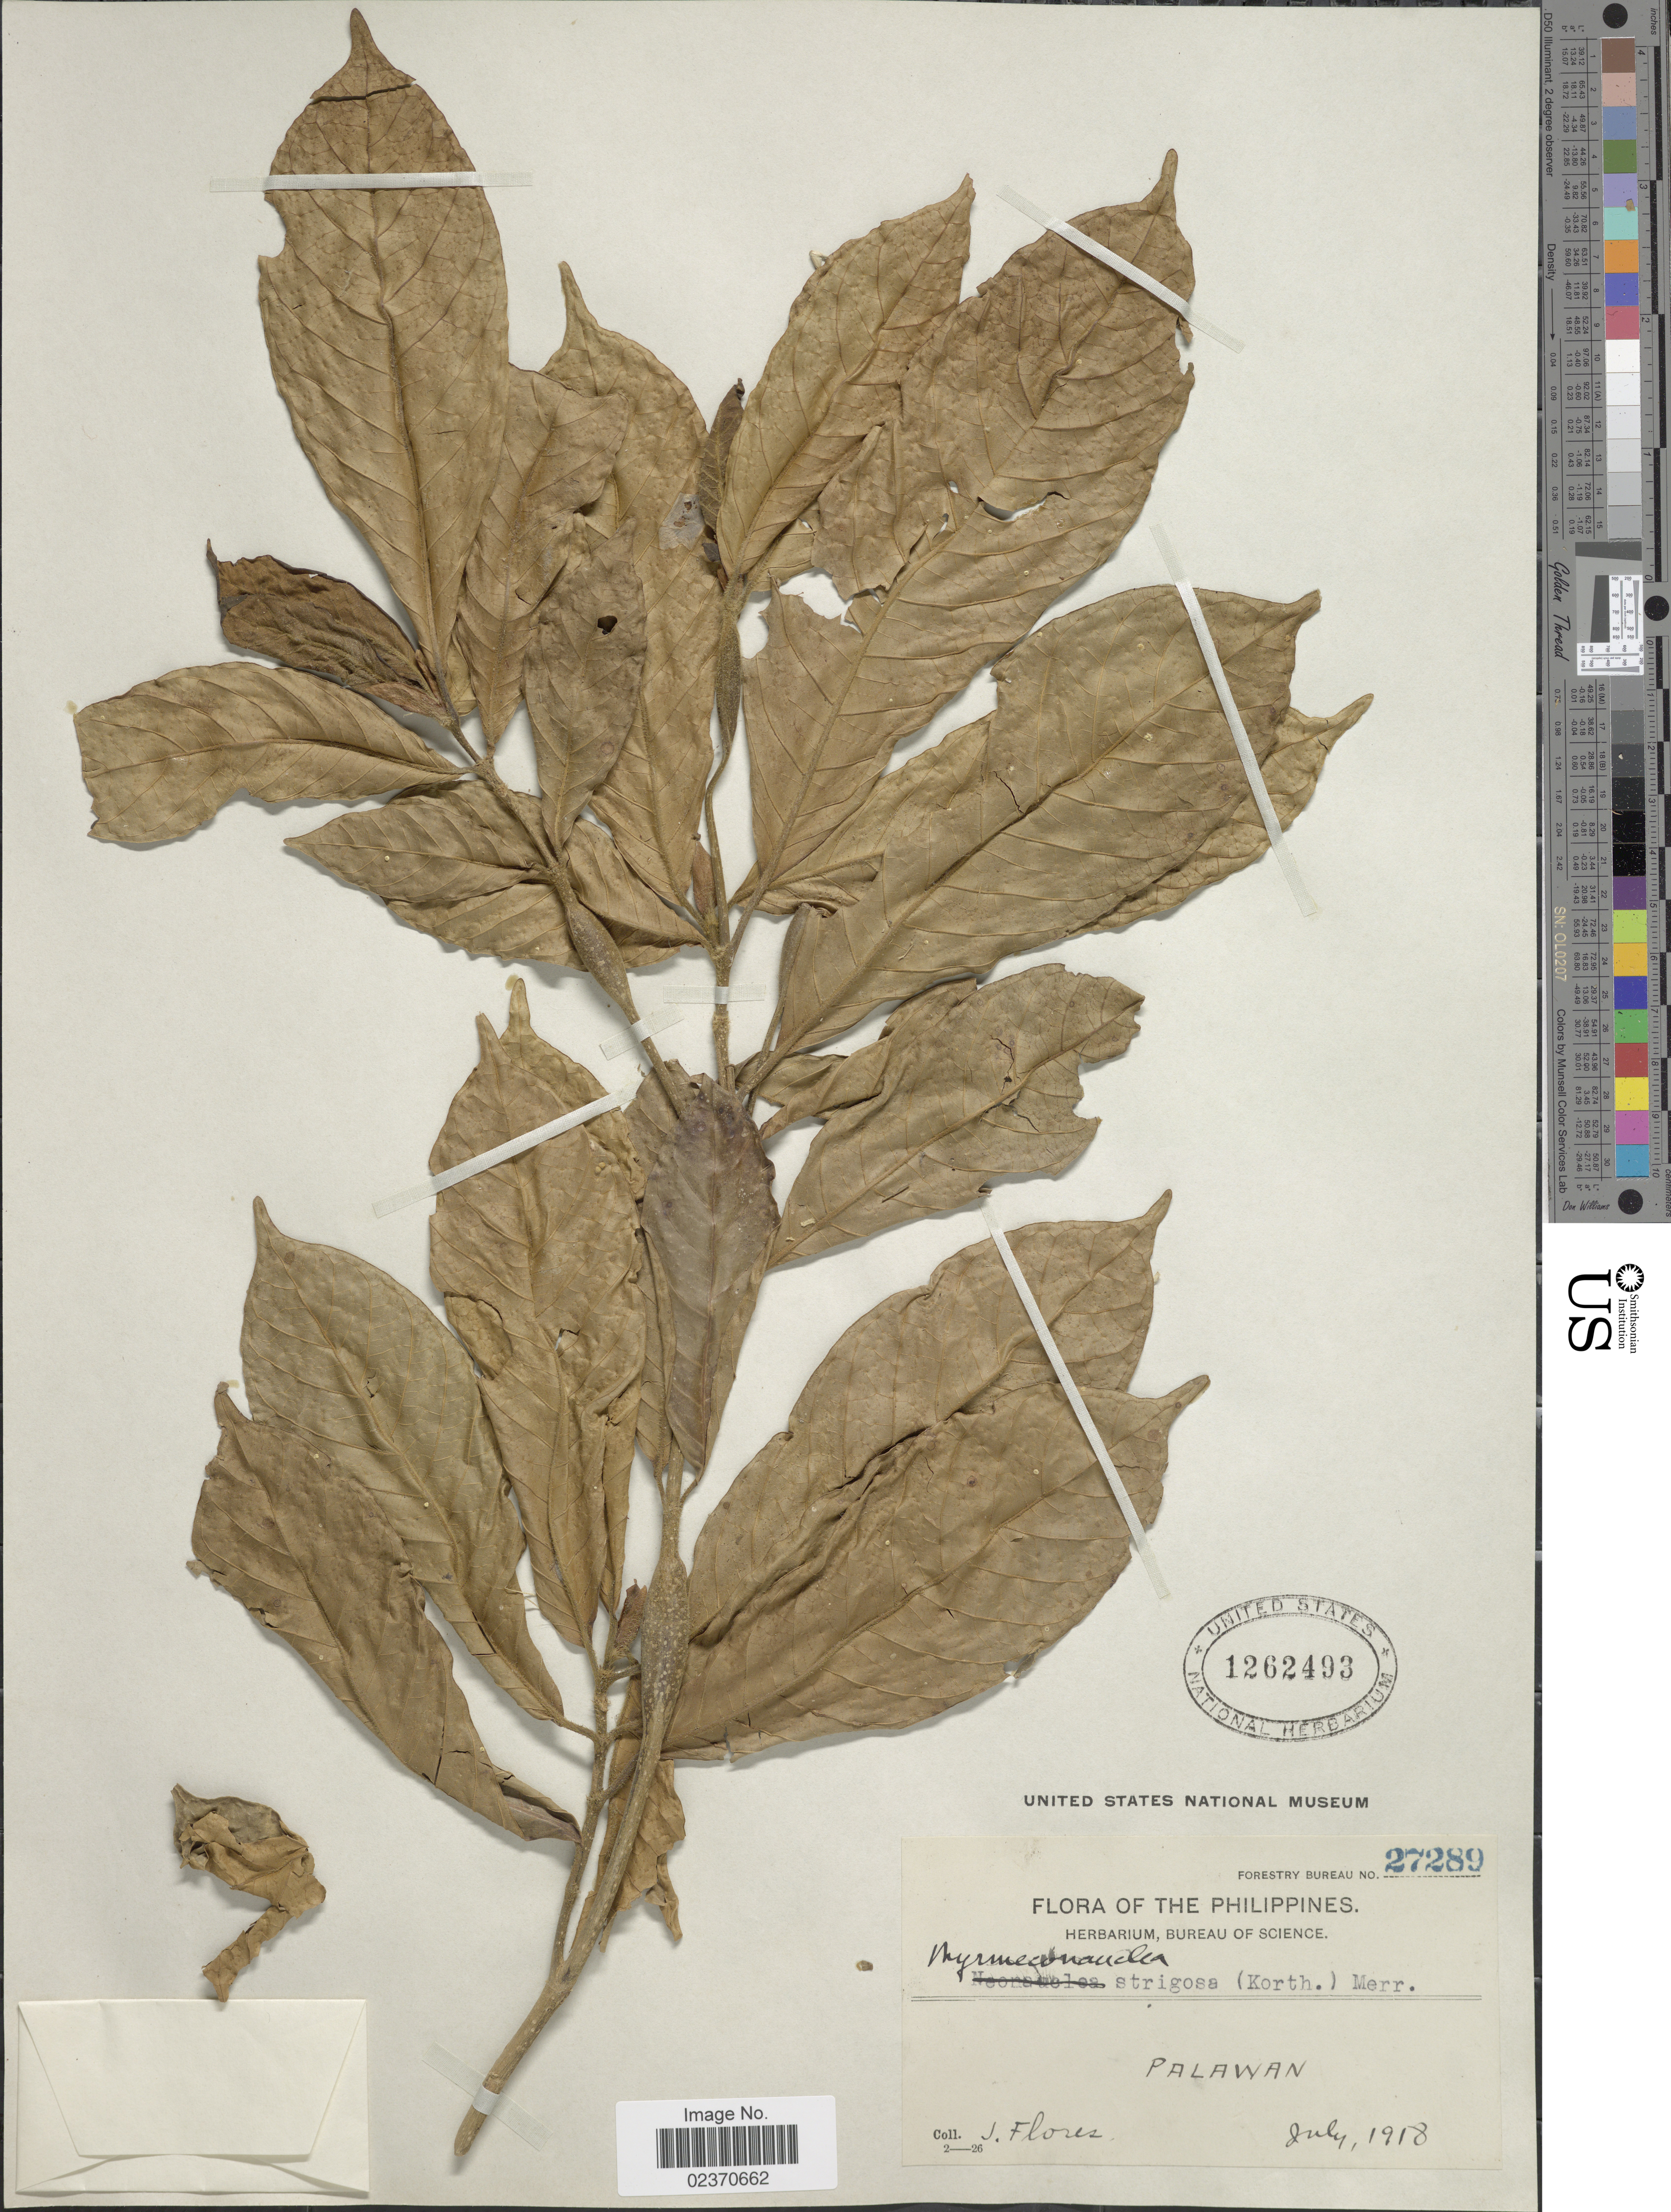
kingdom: Plantae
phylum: Tracheophyta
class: Magnoliopsida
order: Gentianales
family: Rubiaceae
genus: Myrmeconauclea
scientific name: Myrmeconauclea strigosa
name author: (Korth.) Merr.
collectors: J. Flores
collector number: Forestry Bureau 27289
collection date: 1918-07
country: Philippines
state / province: Mimaropa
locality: Palawan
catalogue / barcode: US 1262493